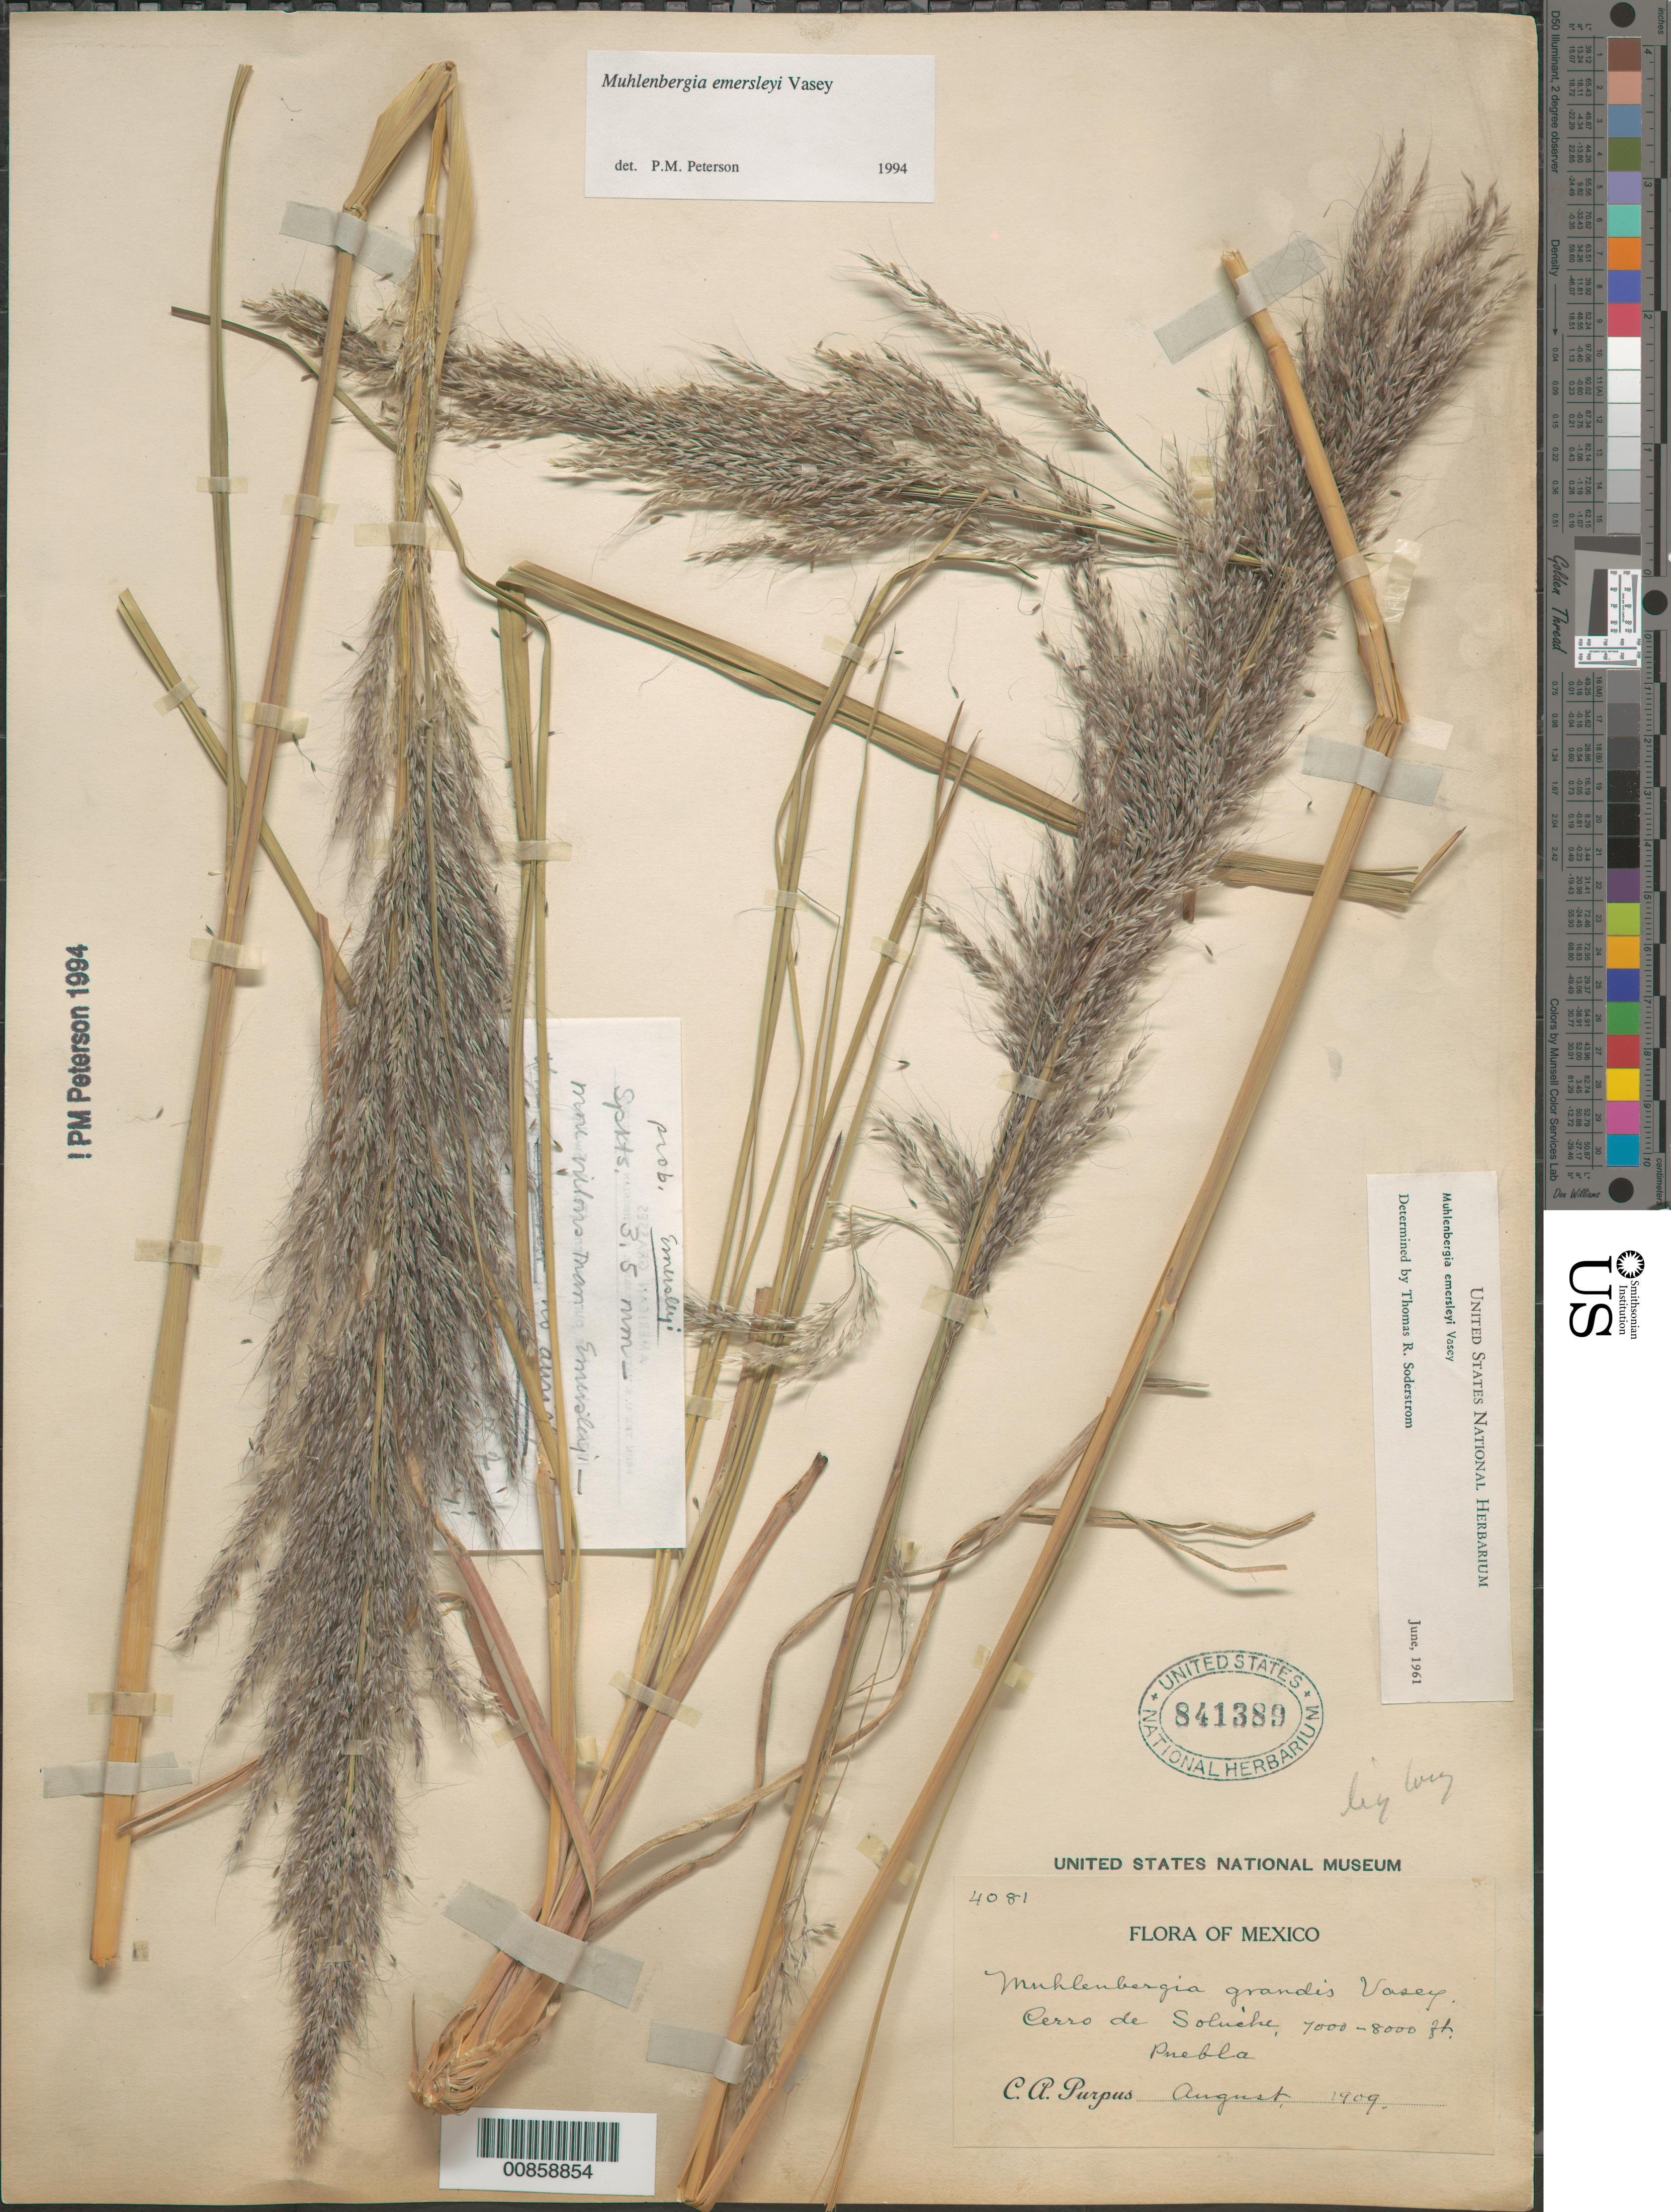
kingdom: Plantae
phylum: Tracheophyta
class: Liliopsida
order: Poales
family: Poaceae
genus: Muhlenbergia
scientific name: Muhlenbergia emersleyi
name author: Vasey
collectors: C. A. Purpus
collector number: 4081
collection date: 1909-08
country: Mexico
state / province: Puebla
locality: Cerro de Soluche.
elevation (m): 2134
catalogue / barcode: US 841389